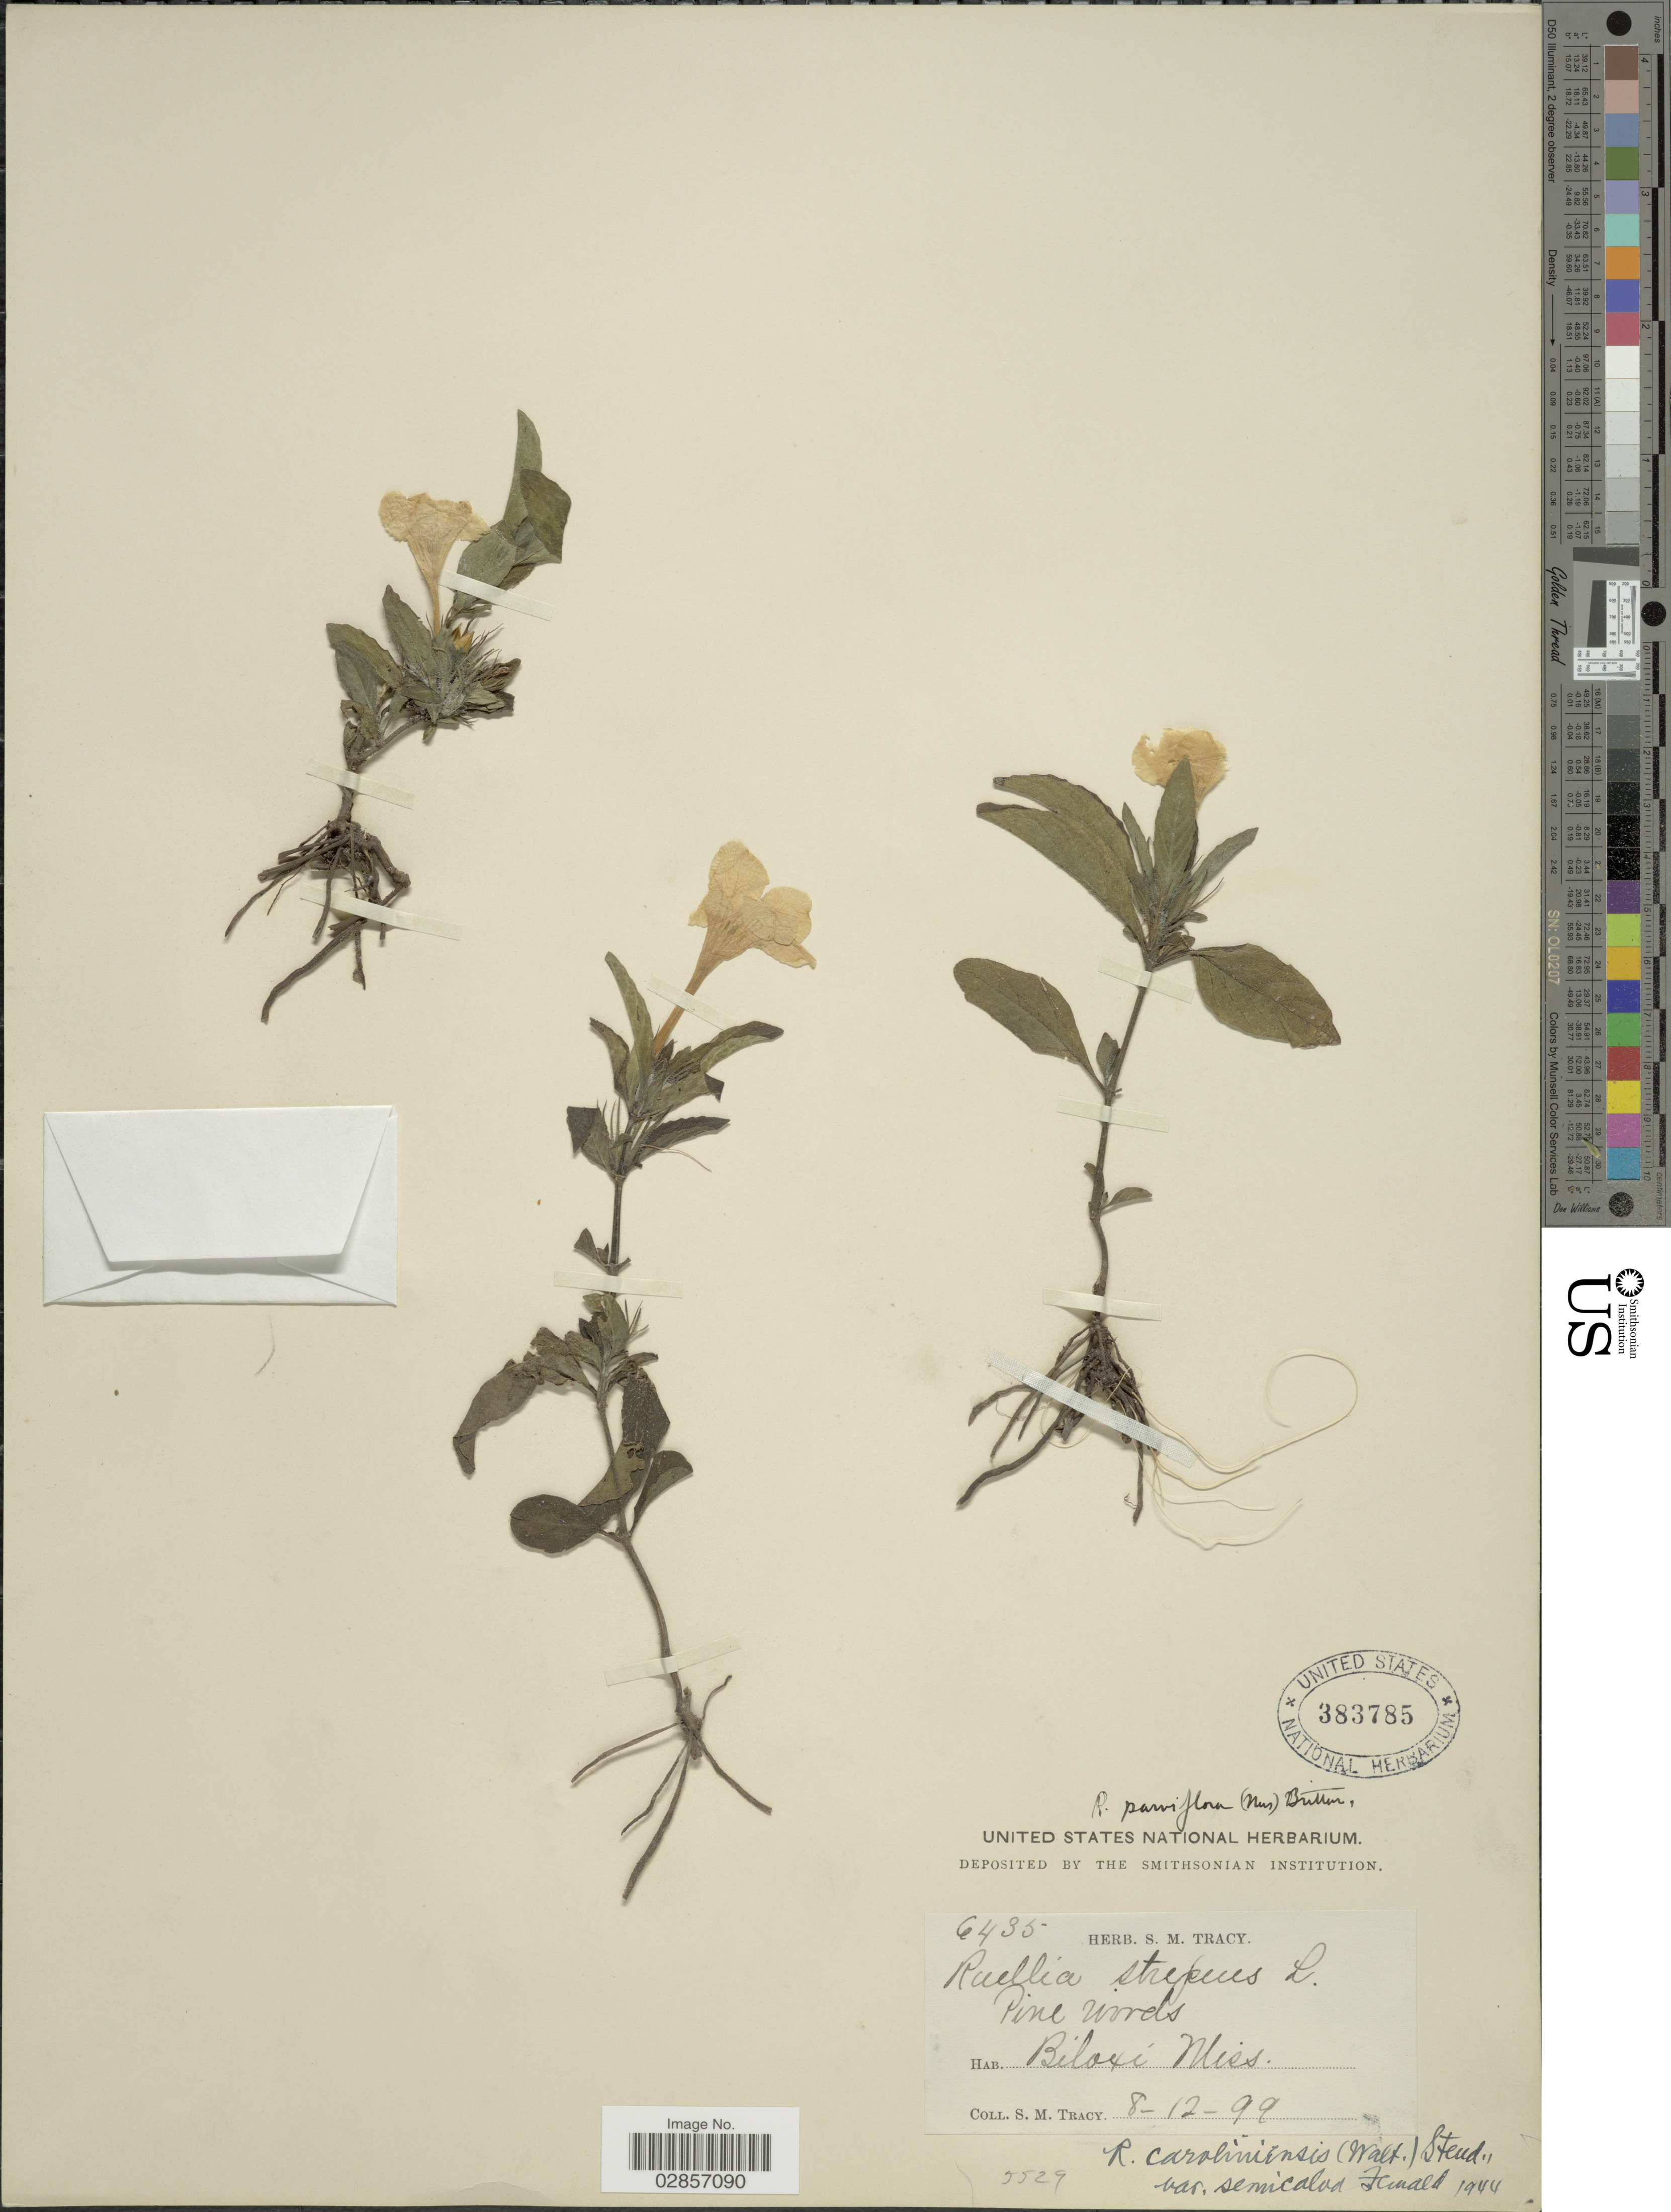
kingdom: Plantae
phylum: Tracheophyta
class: Magnoliopsida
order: Lamiales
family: Acanthaceae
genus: Ruellia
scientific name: Ruellia caroliniensis var. semicalva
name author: Fernald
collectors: S. M. Tracy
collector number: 6435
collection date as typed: Transcribed d/m/y: 12/8/99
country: United States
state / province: Mississippi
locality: Pine woods, Biloxi, Miss.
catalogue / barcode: US 383785